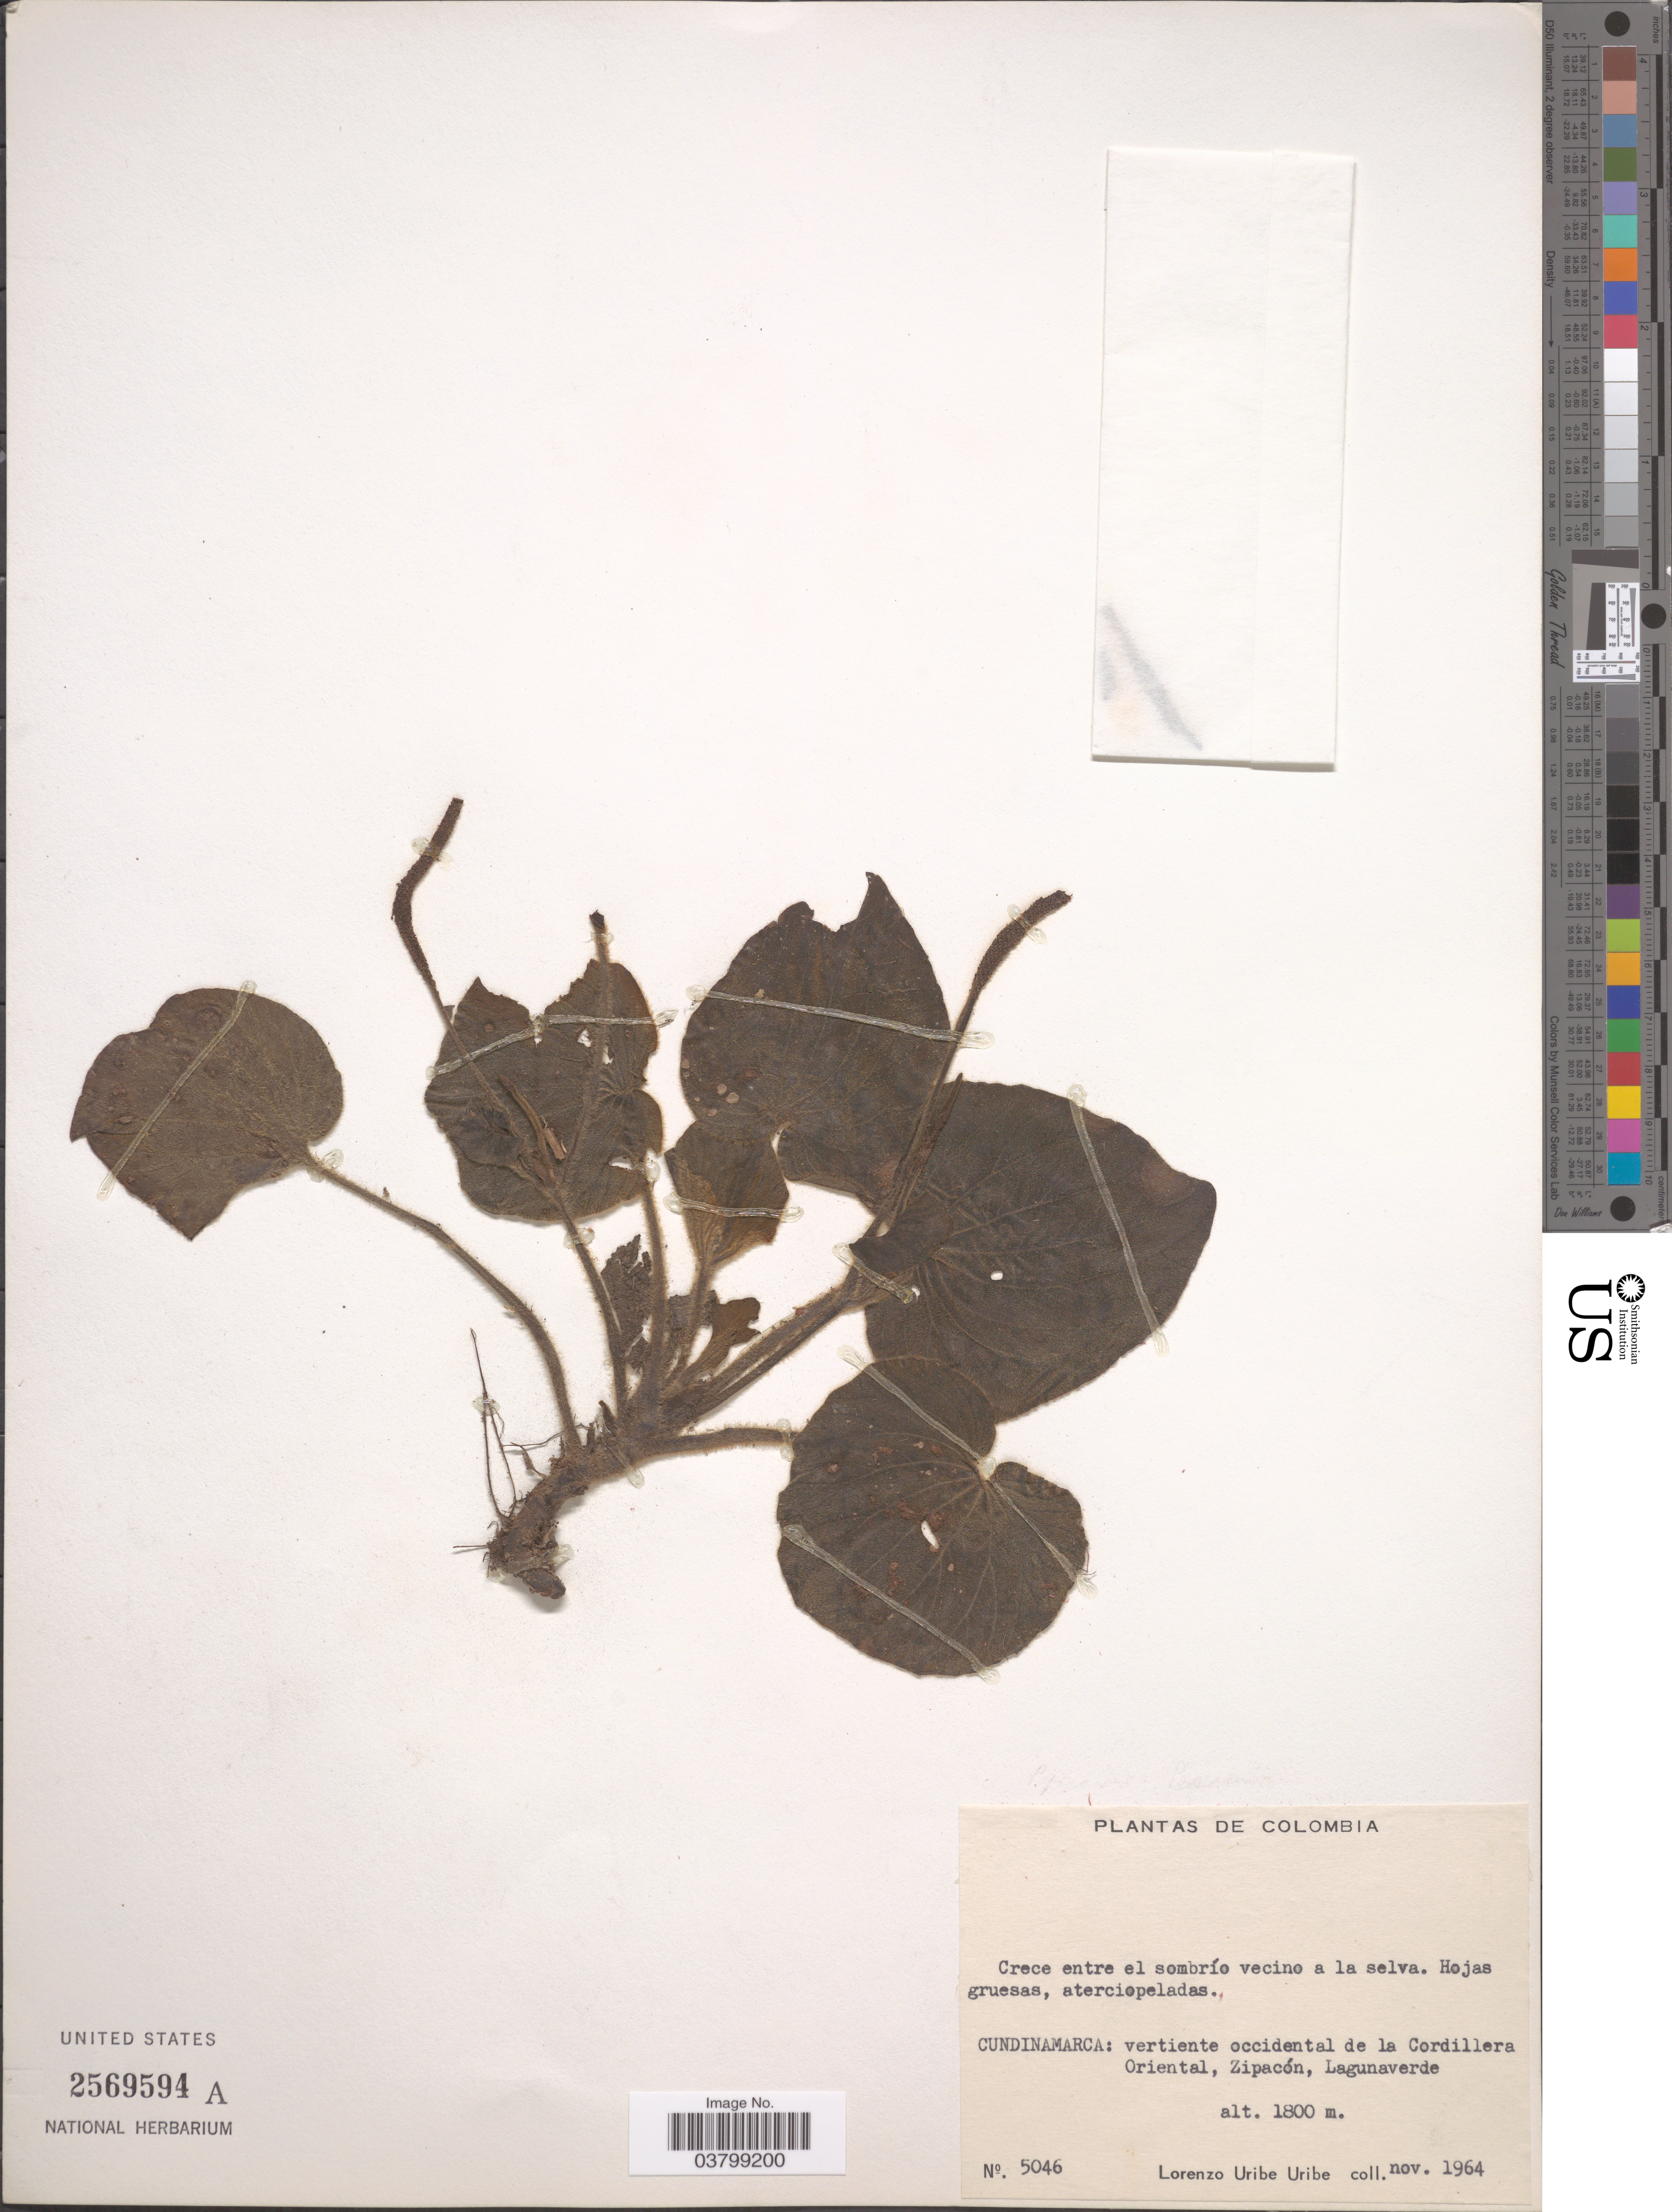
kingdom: Plantae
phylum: Tracheophyta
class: Magnoliopsida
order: Piperales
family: Piperaceae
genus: Peperomia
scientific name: Peperomia sp. nov.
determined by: Jiménez, José Estaban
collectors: L. Uribe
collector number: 5046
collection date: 1964-11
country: Colombia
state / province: Cundinamarca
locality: Vertiente occidental de la Cordillera Oriental, Zipacón, Lagunaverde.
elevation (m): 1800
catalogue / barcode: US 2569594A